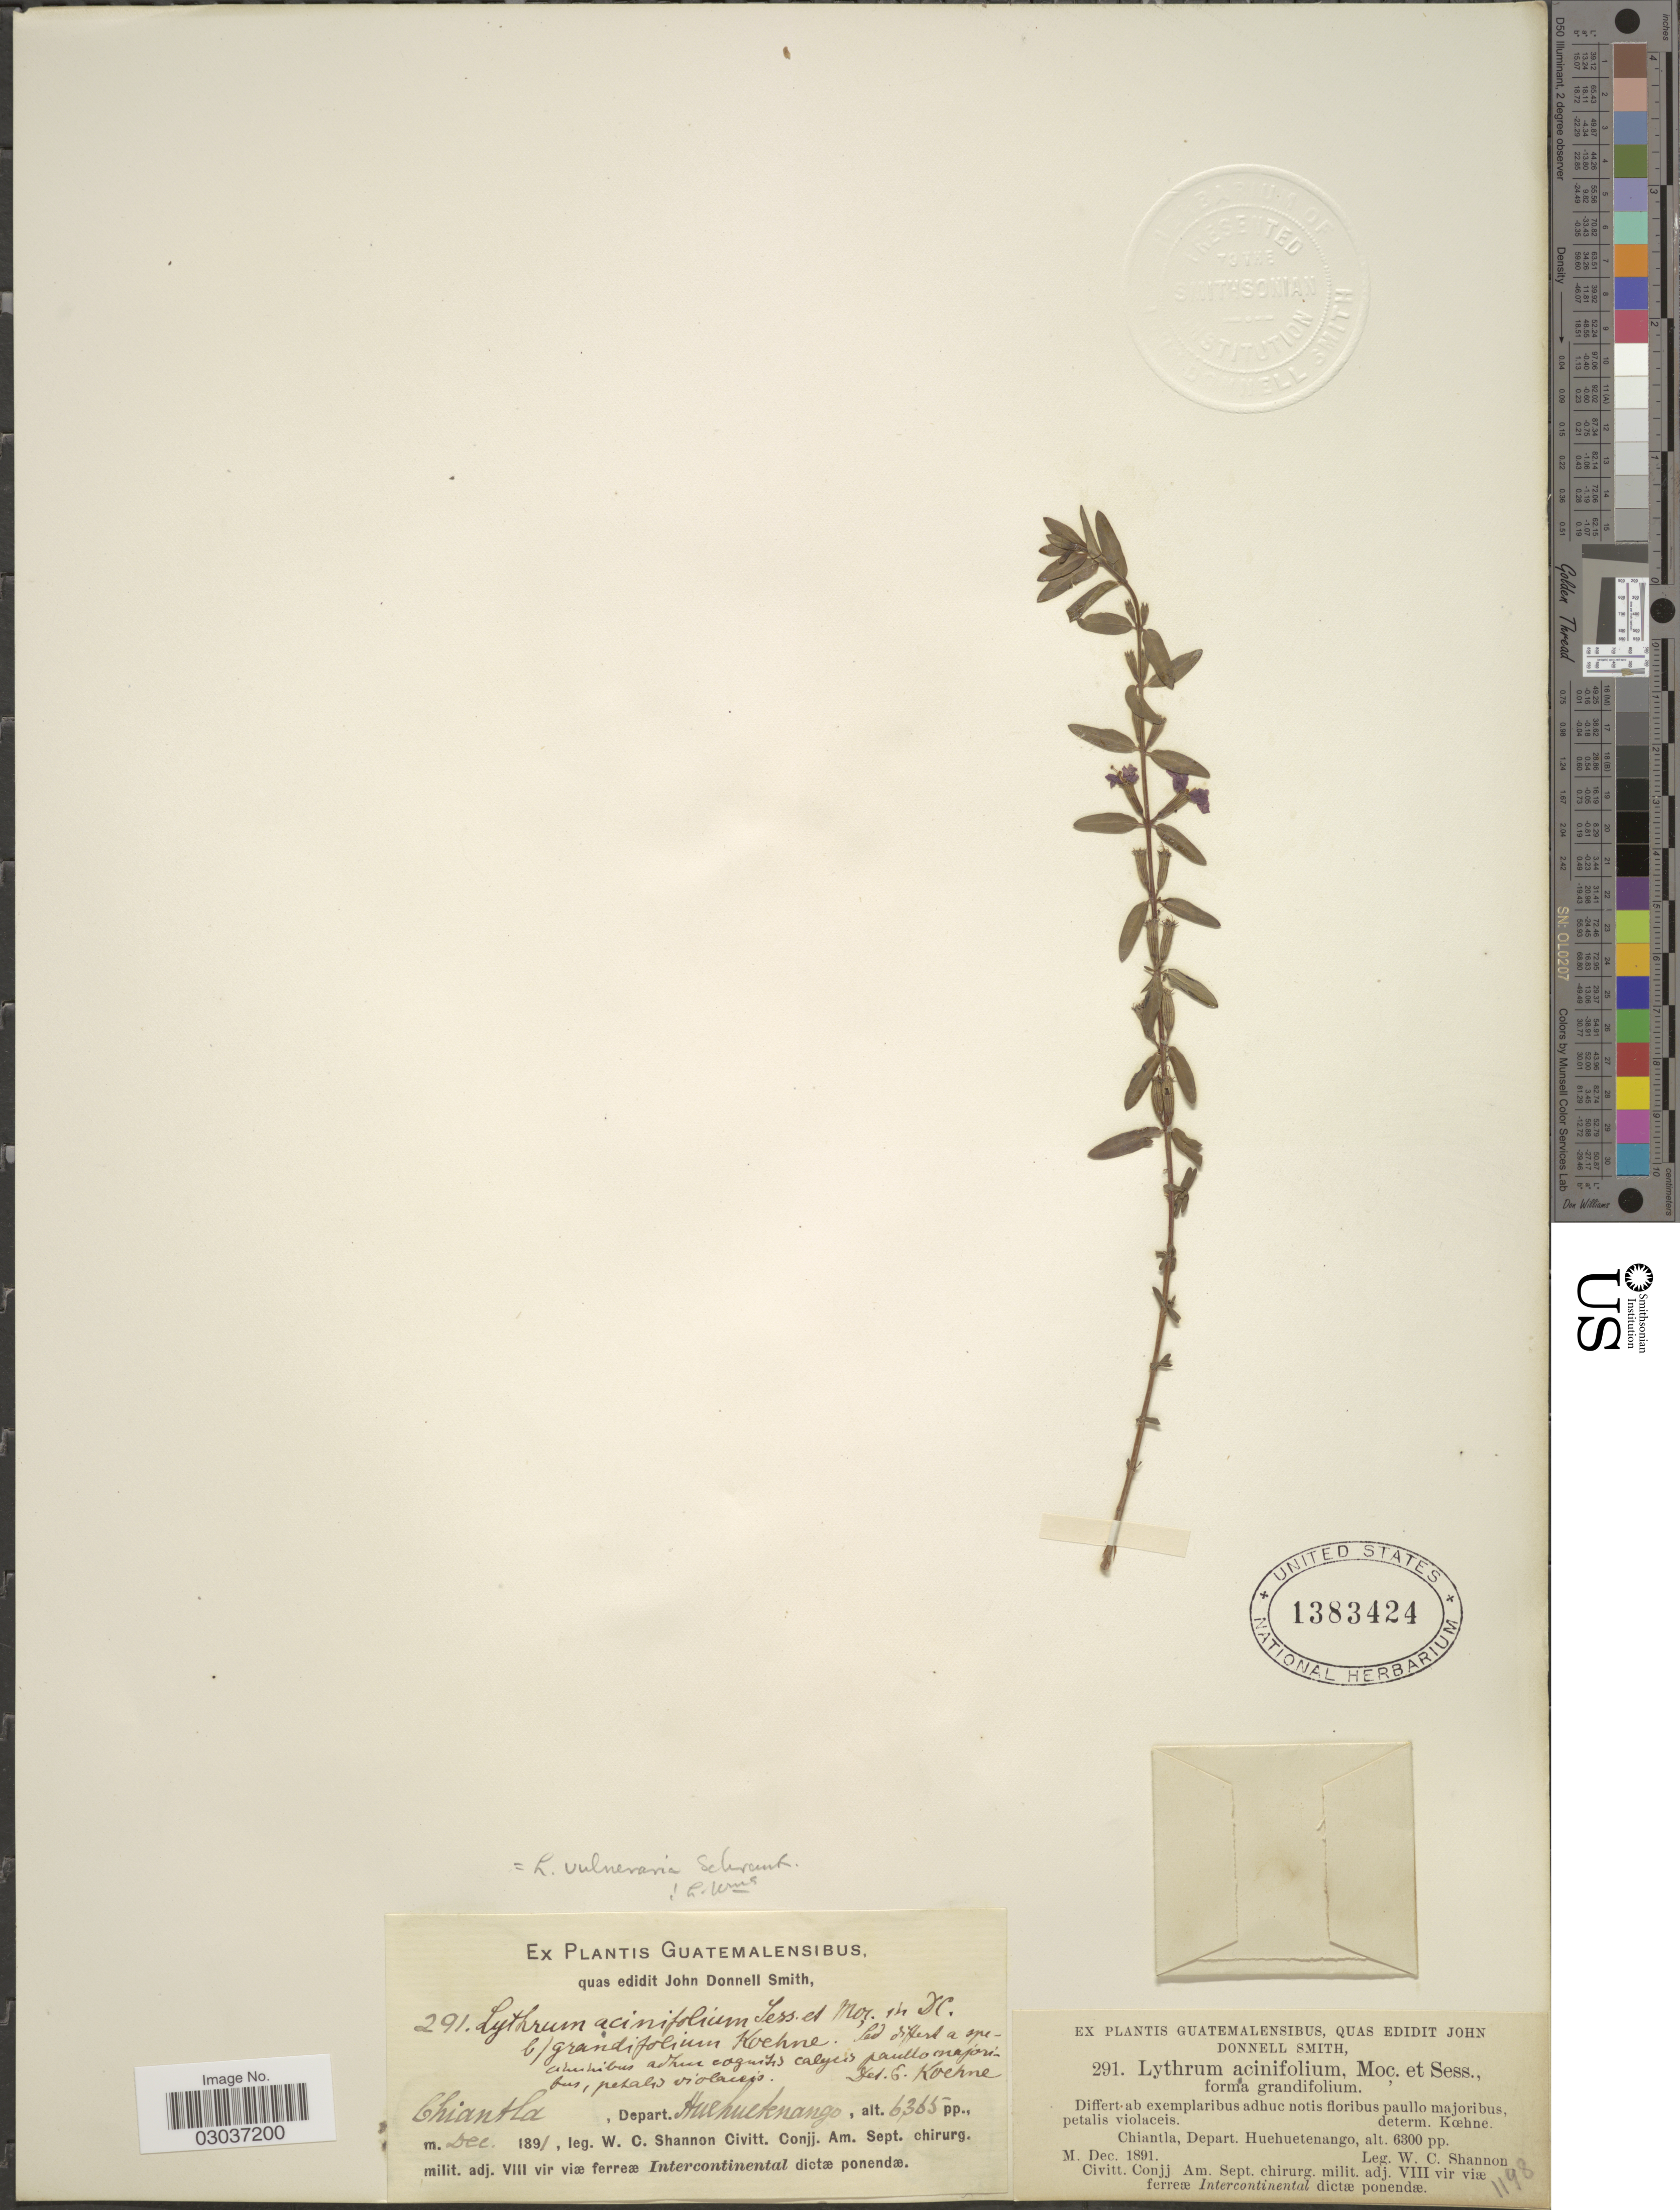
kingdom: Plantae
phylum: Tracheophyta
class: Magnoliopsida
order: Myrtales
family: Lythraceae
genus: Lythrum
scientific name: Lythrum vulneraria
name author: Aiton ex Schrank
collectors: W. C. Shannon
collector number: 291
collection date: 1891-12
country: Guatemala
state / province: Huehuetenango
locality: Chiantla, Depart. Huehuetenango.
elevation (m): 1920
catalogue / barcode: US 1383424